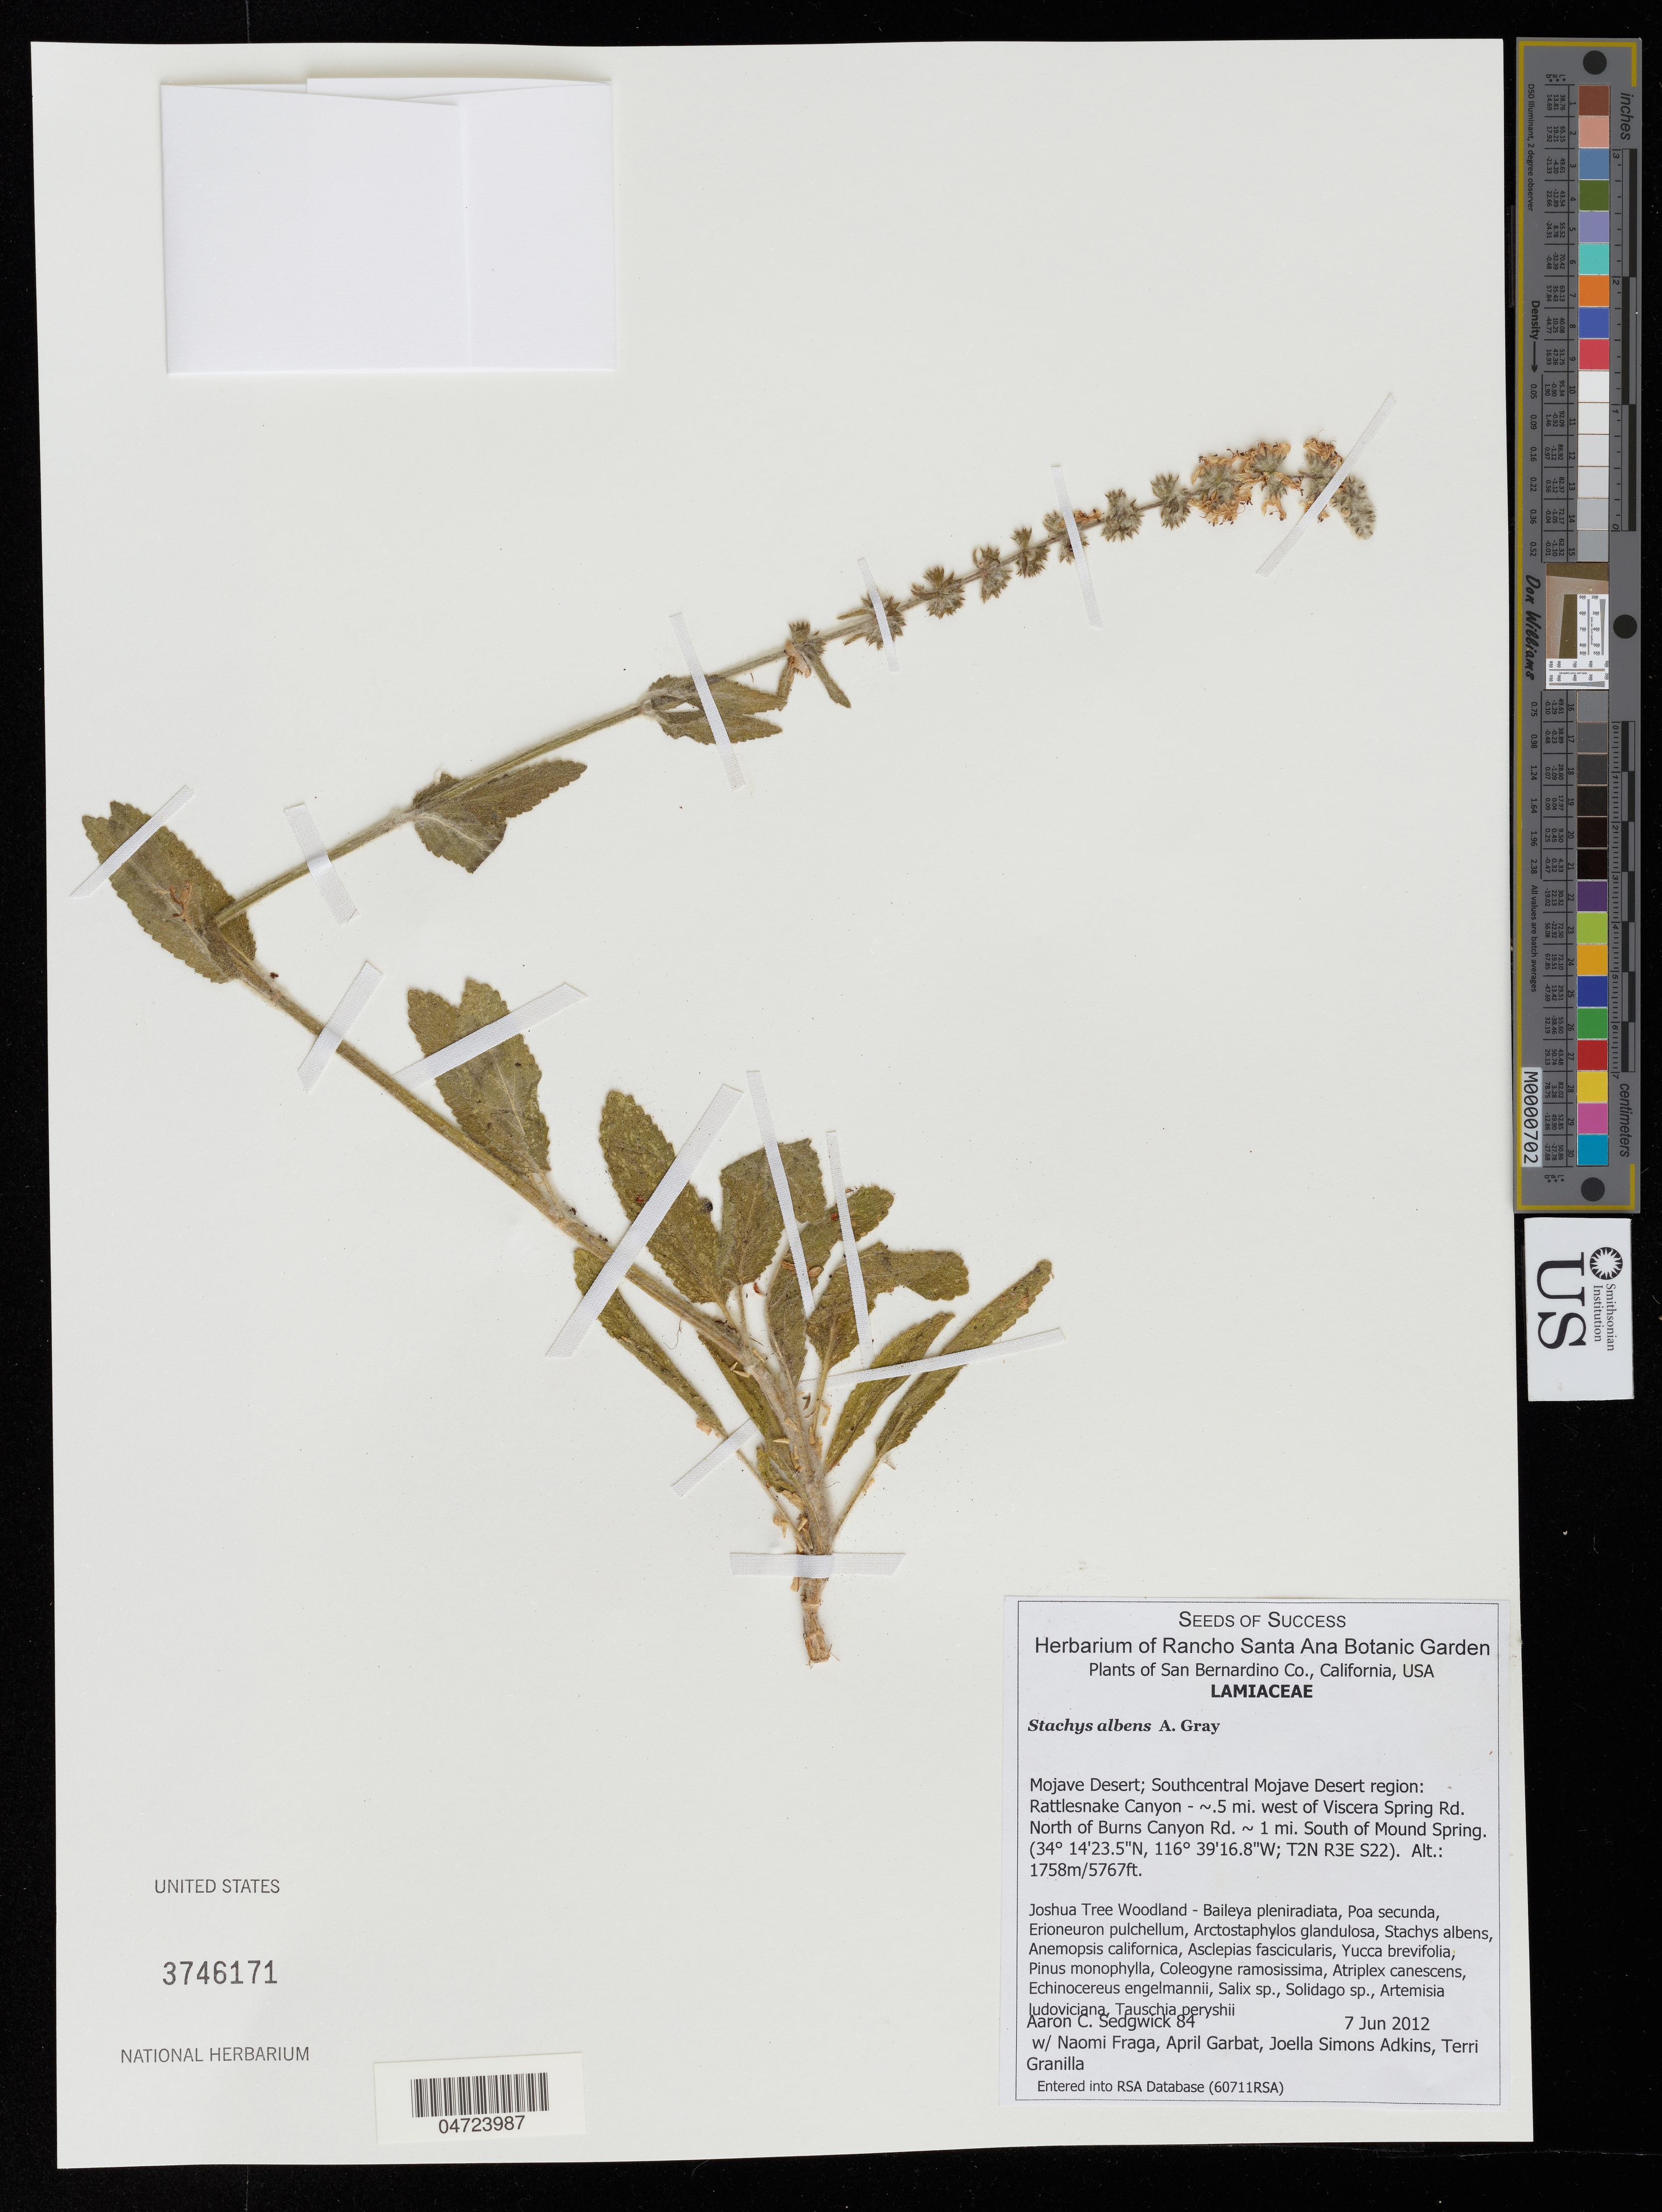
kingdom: Plantae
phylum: Tracheophyta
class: Magnoliopsida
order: Lamiales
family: Lamiaceae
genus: Stachys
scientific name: Stachys albens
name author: A. Gray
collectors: A. Sedgwick, N. Fraga, A. Garbat, J. Simons-Adkins & T. Granilla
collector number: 84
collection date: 2012-06-07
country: United States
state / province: California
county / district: San Bernardino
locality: San Bernardino Co. Mojave Desert; Southcentral Mojave Desert region: Rattlesnake Canyon - ~.5 mi. west of Viscera Spring Rd. North of Burns Canyon Rd. ~ 1 mi. South of Mound Spring. (T2N R3E S22).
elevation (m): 1758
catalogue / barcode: US 3746171